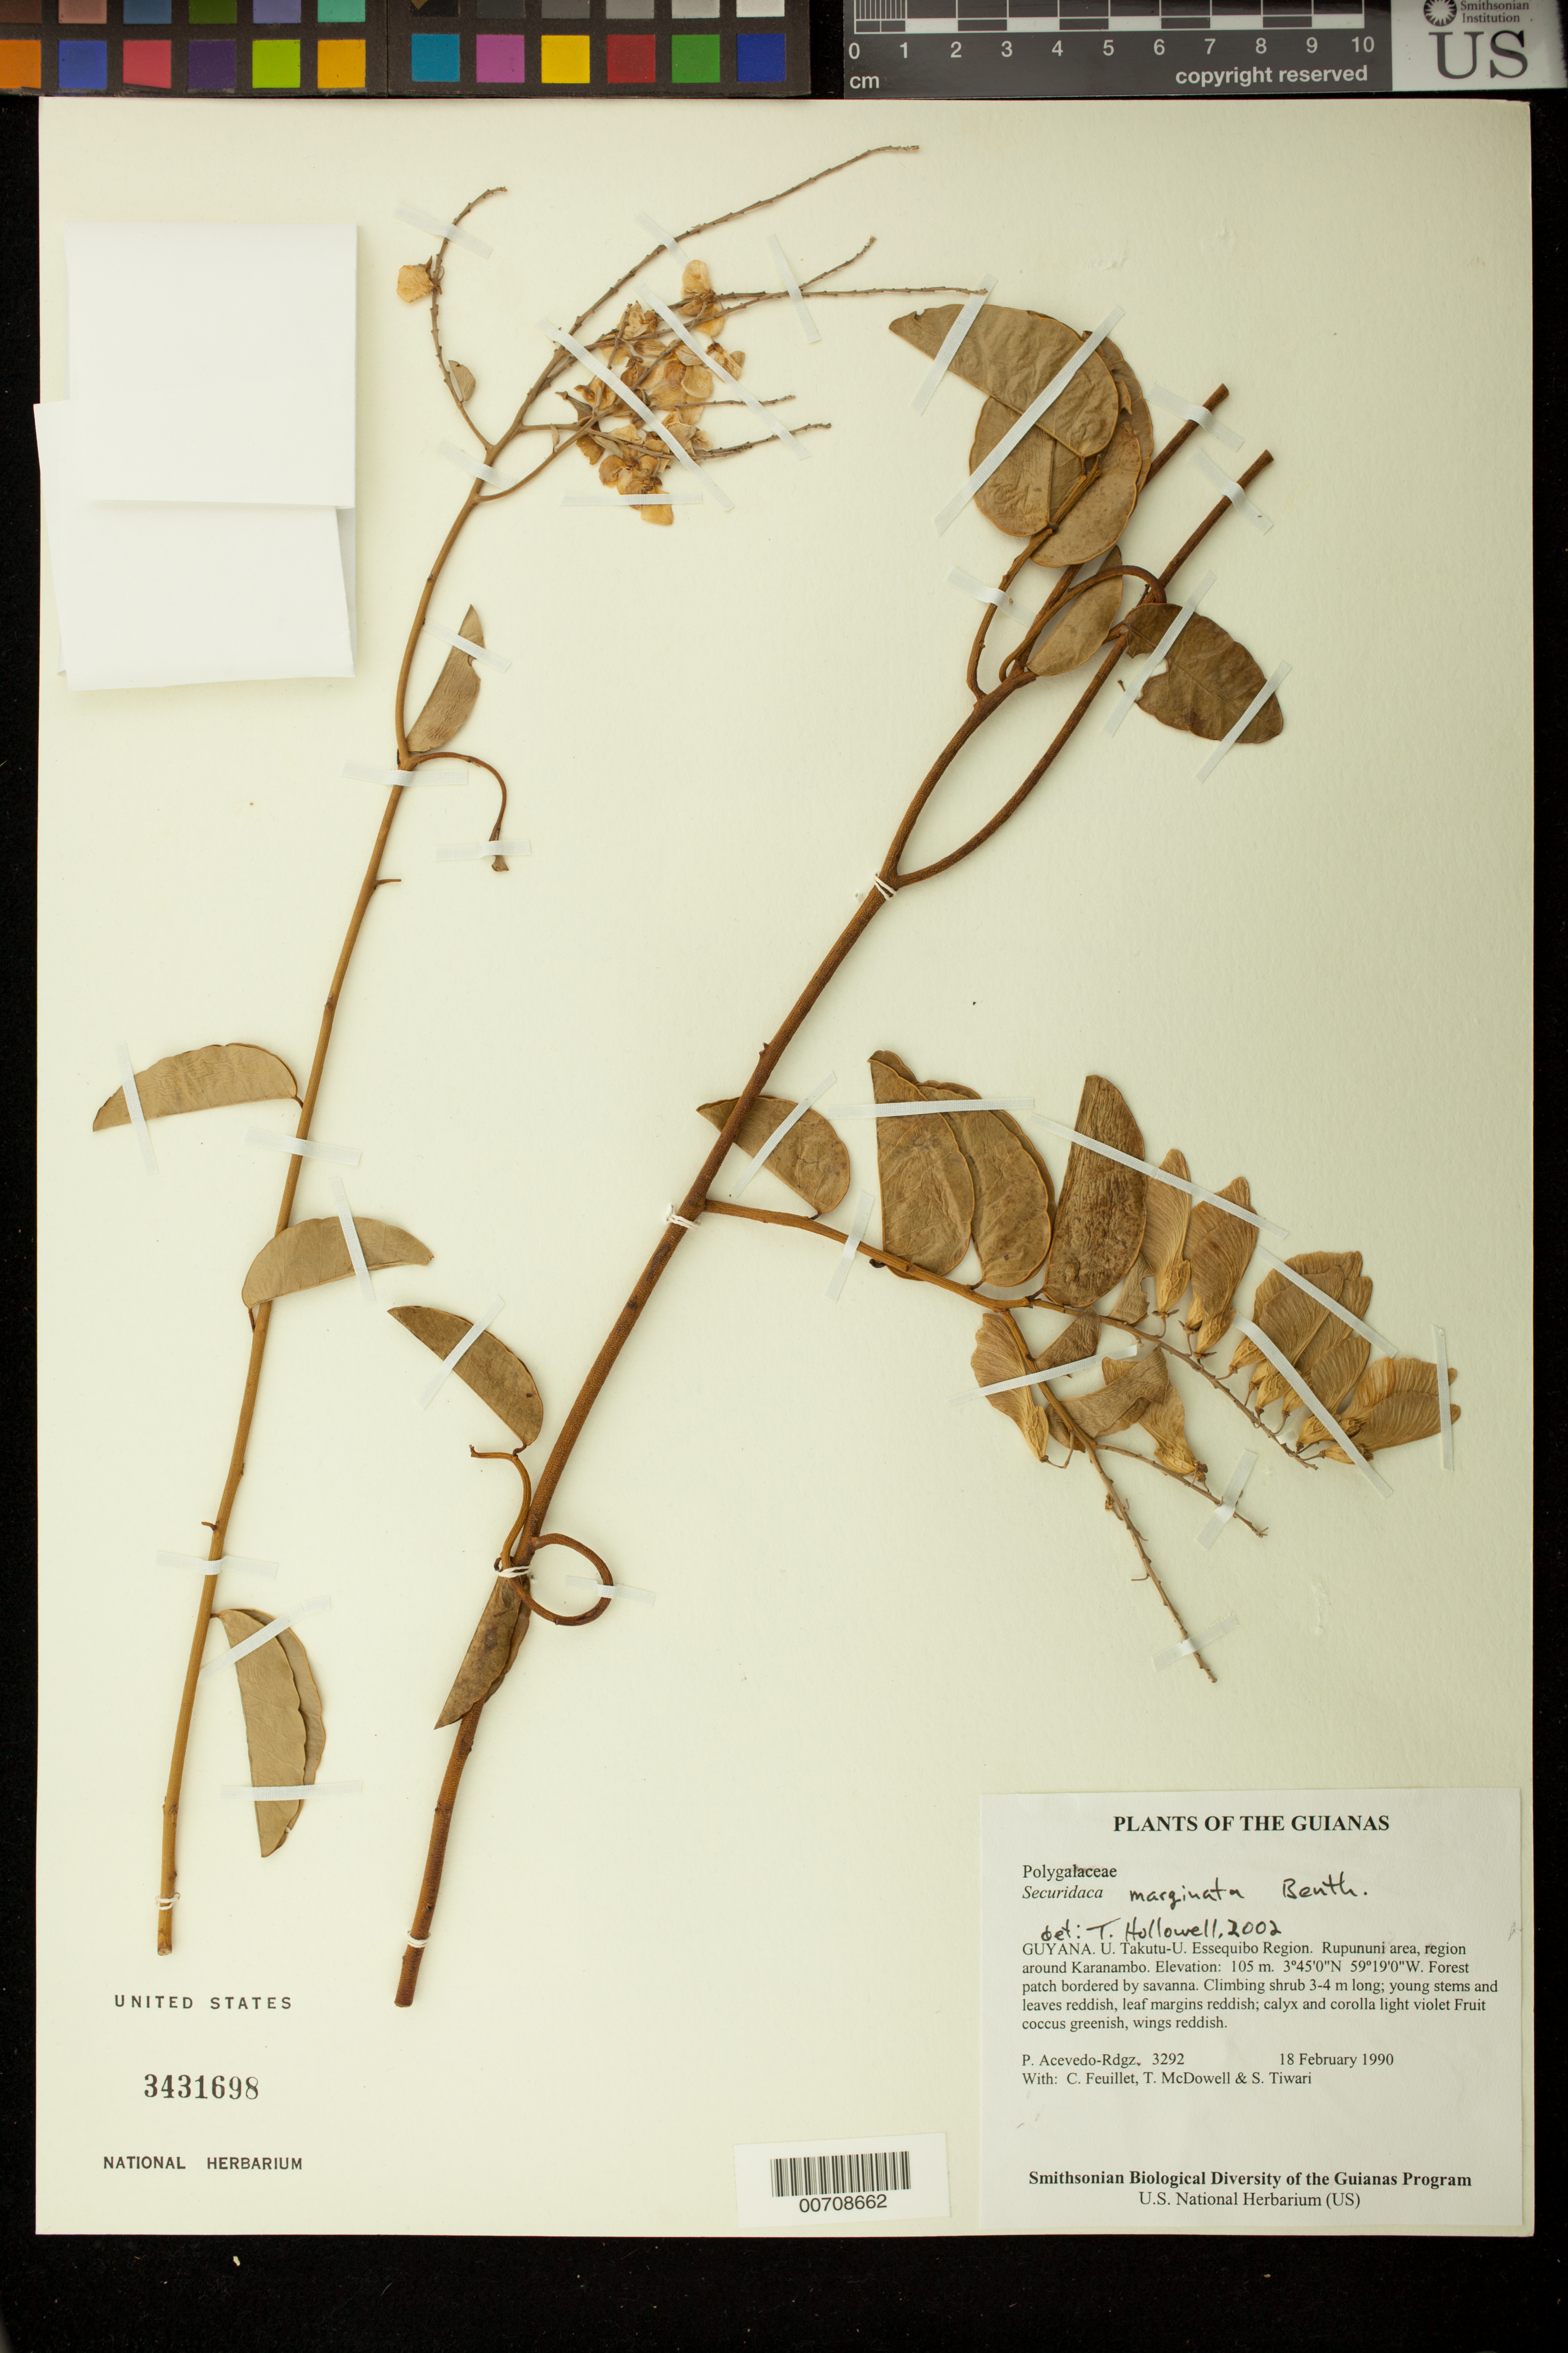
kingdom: Plantae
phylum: Tracheophyta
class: Magnoliopsida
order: Fabales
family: Polygalaceae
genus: Securidaca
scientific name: Securidaca marginata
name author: Benth.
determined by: Hollowell, T. H., (BOT), Smithsonian Institution - National Museum of Natural History (UNITED STATES)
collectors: P. Acevedo-Rodr., C. Feuillet, T. McDowell & S. Tiwari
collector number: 3292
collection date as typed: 18 Feb 1990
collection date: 1990-02-18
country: Guyana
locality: U. Takutu - U. Essequibo. Rupununi area, region around Karanambo.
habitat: Forest patch bordered by savanna.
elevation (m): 105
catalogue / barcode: US 3431698